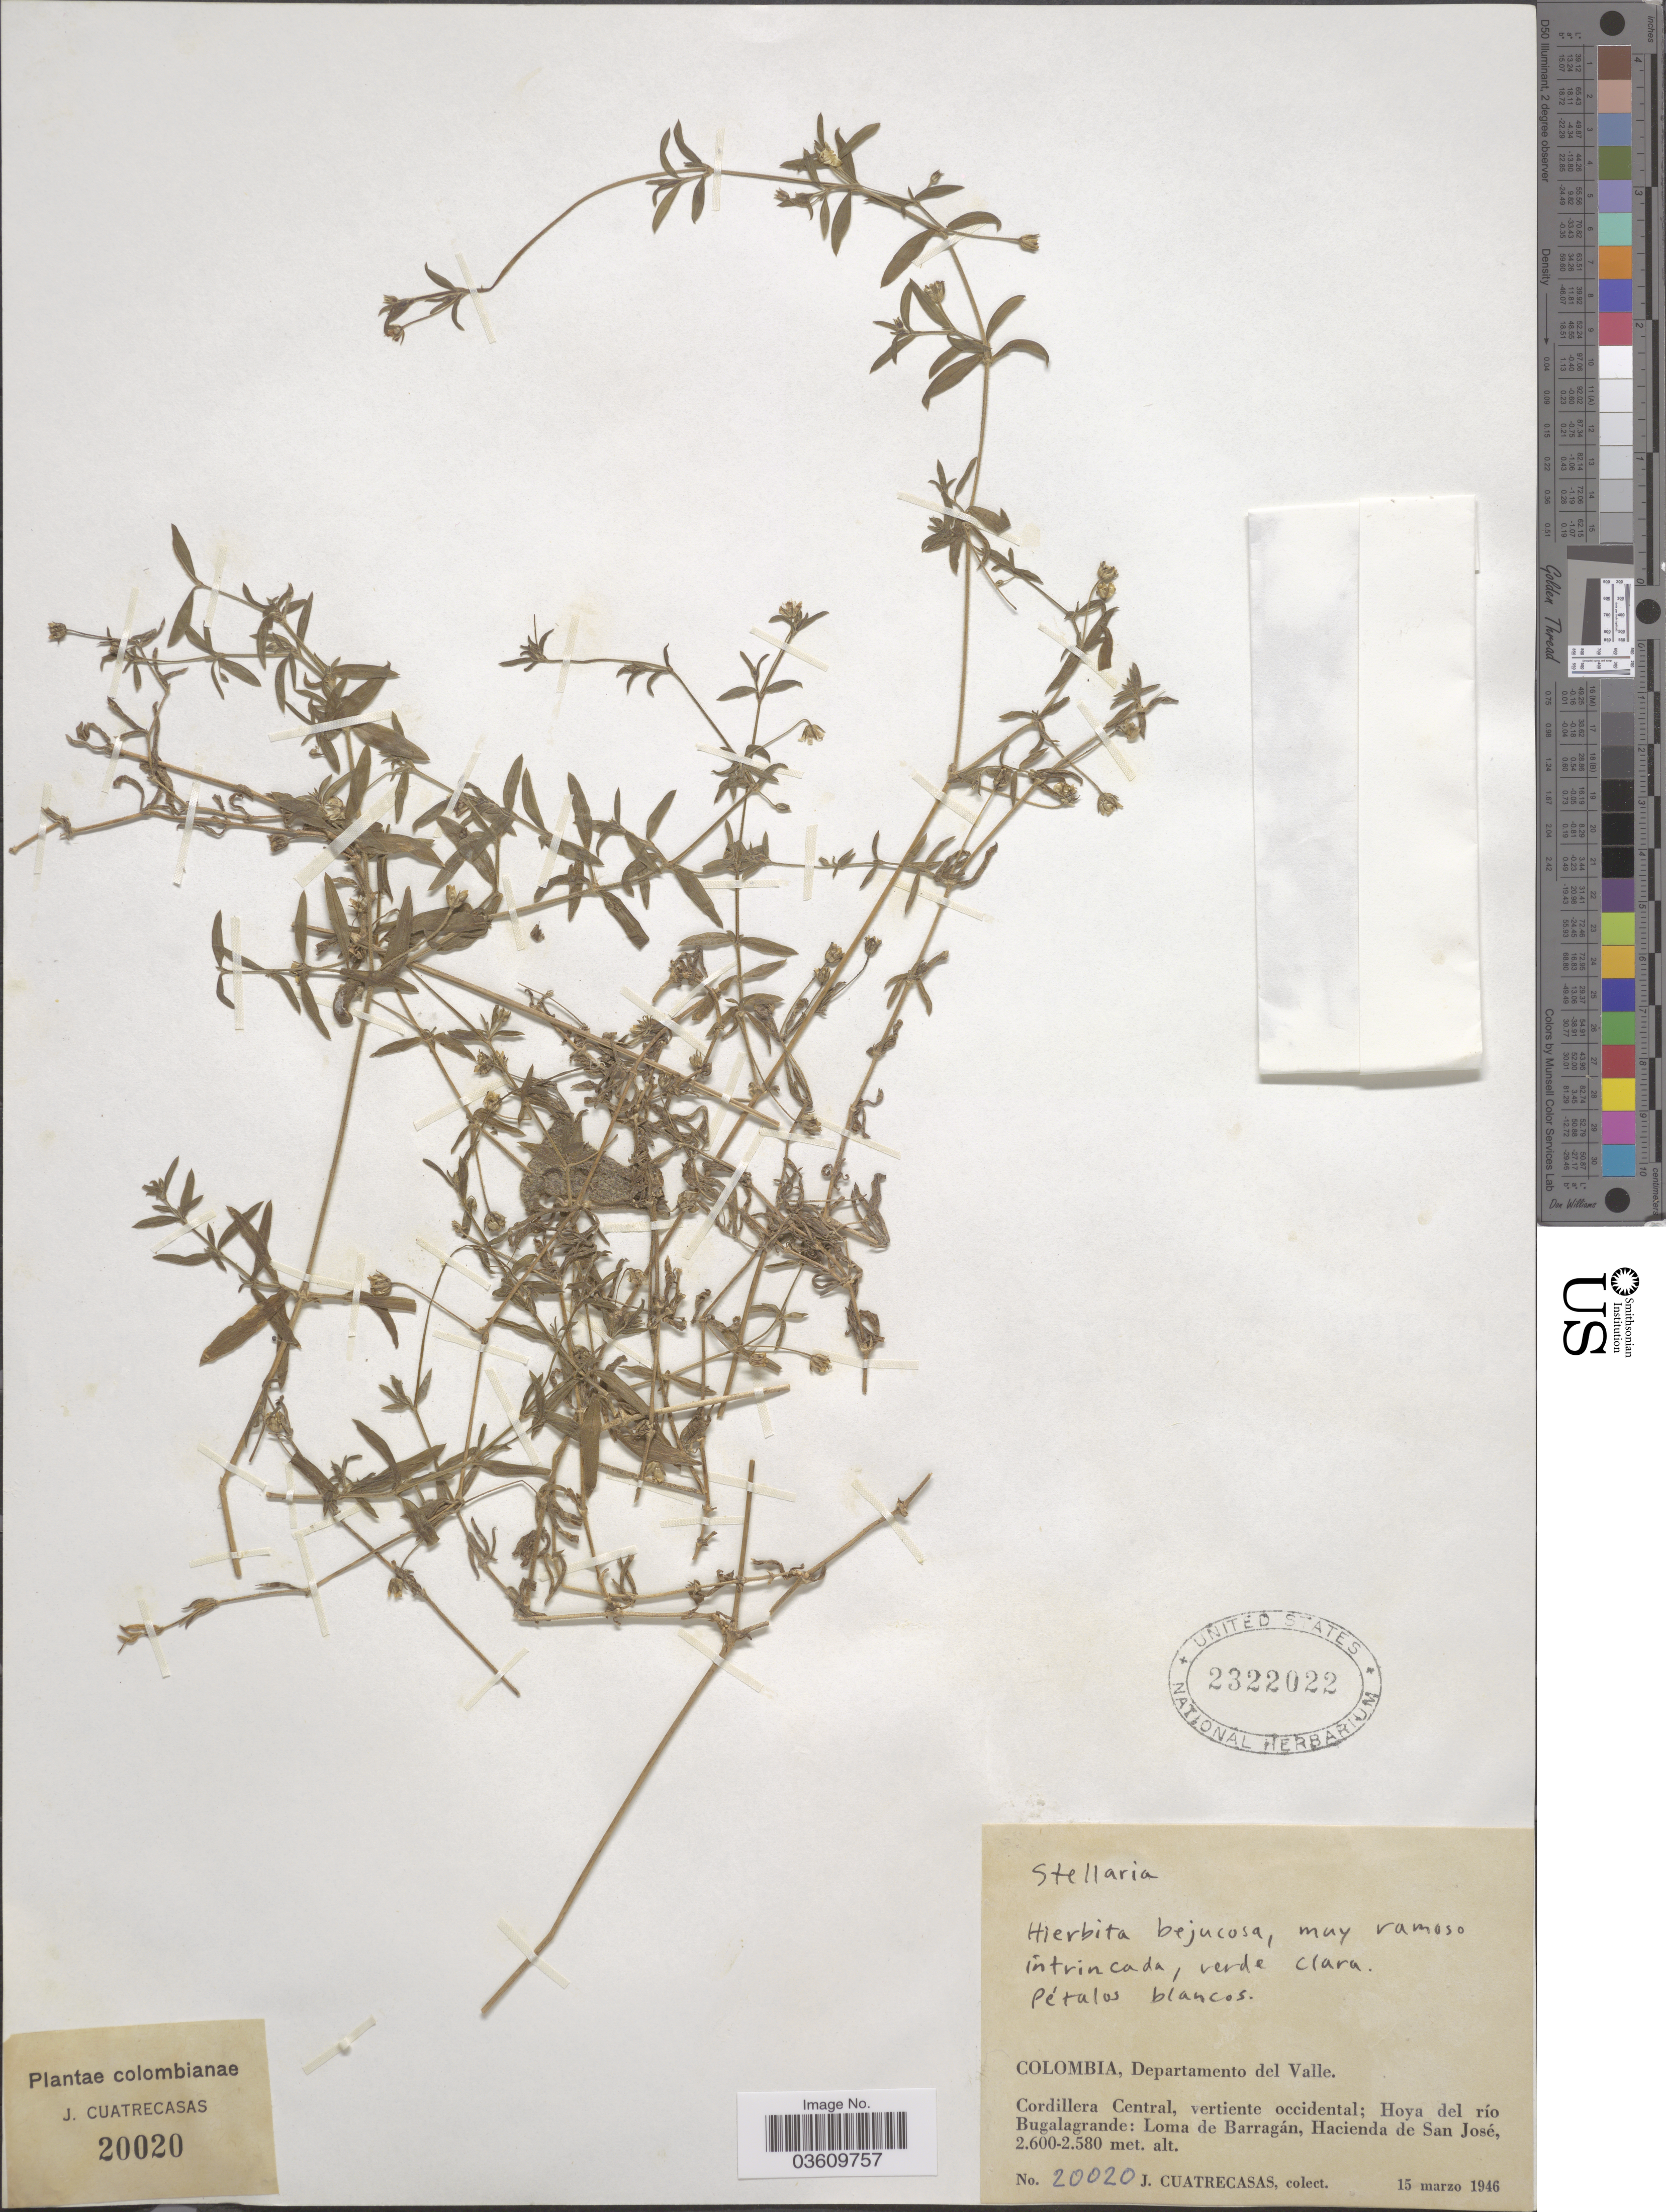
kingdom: Plantae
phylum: Tracheophyta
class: Magnoliopsida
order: Caryophyllales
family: Caryophyllaceae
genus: Stellaria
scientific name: Stellaria sp.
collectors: J. Cuatrecasas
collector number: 20020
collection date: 1946-03-15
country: Colombia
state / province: Valle del Cauca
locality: Departamento del Valle. Cordillera Central, vertiente occidental; Hoya del río Bugalagrande: Loma de Barragán, Hacienda de San José.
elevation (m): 2580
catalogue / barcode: US 2322022